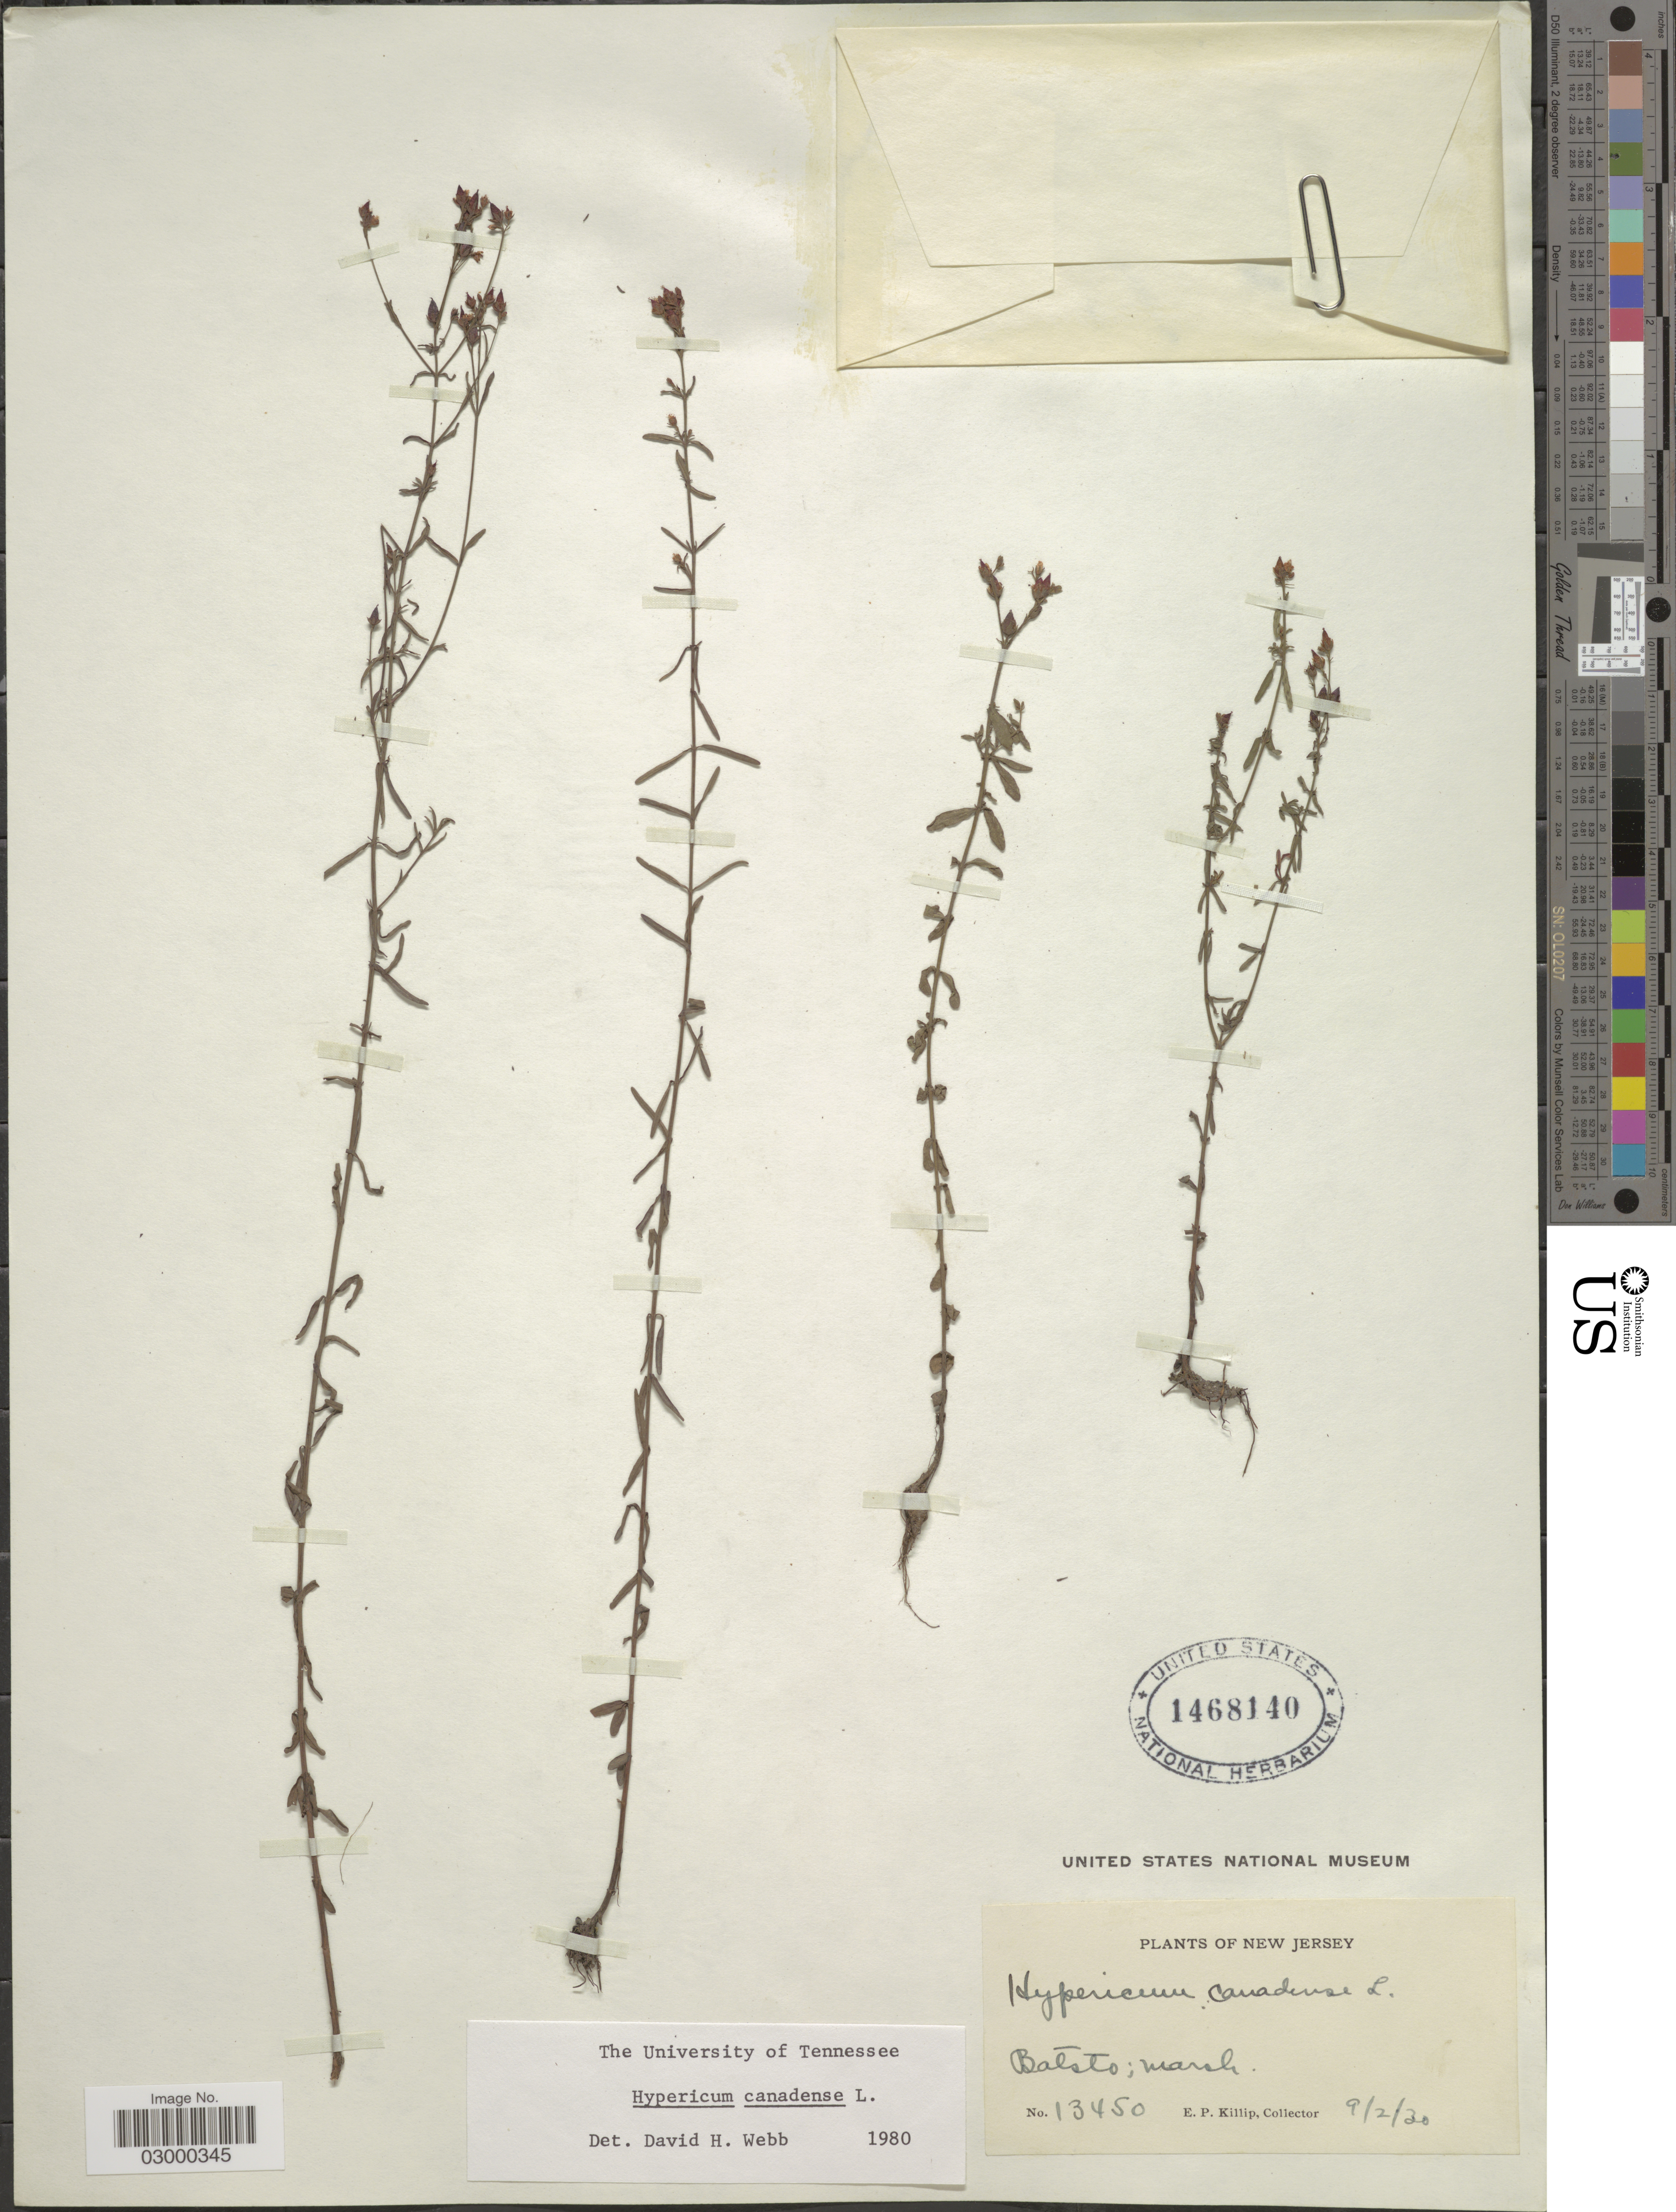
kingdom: Plantae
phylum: Tracheophyta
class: Magnoliopsida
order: Malpighiales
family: Hypericaceae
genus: Hypericum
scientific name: Hypericum canadense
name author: L.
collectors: E. P. Killip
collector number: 13450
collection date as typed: Transcribed d/m/y: 2/9/30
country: United States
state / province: New Jersey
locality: Batsto.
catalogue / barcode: US 1468140